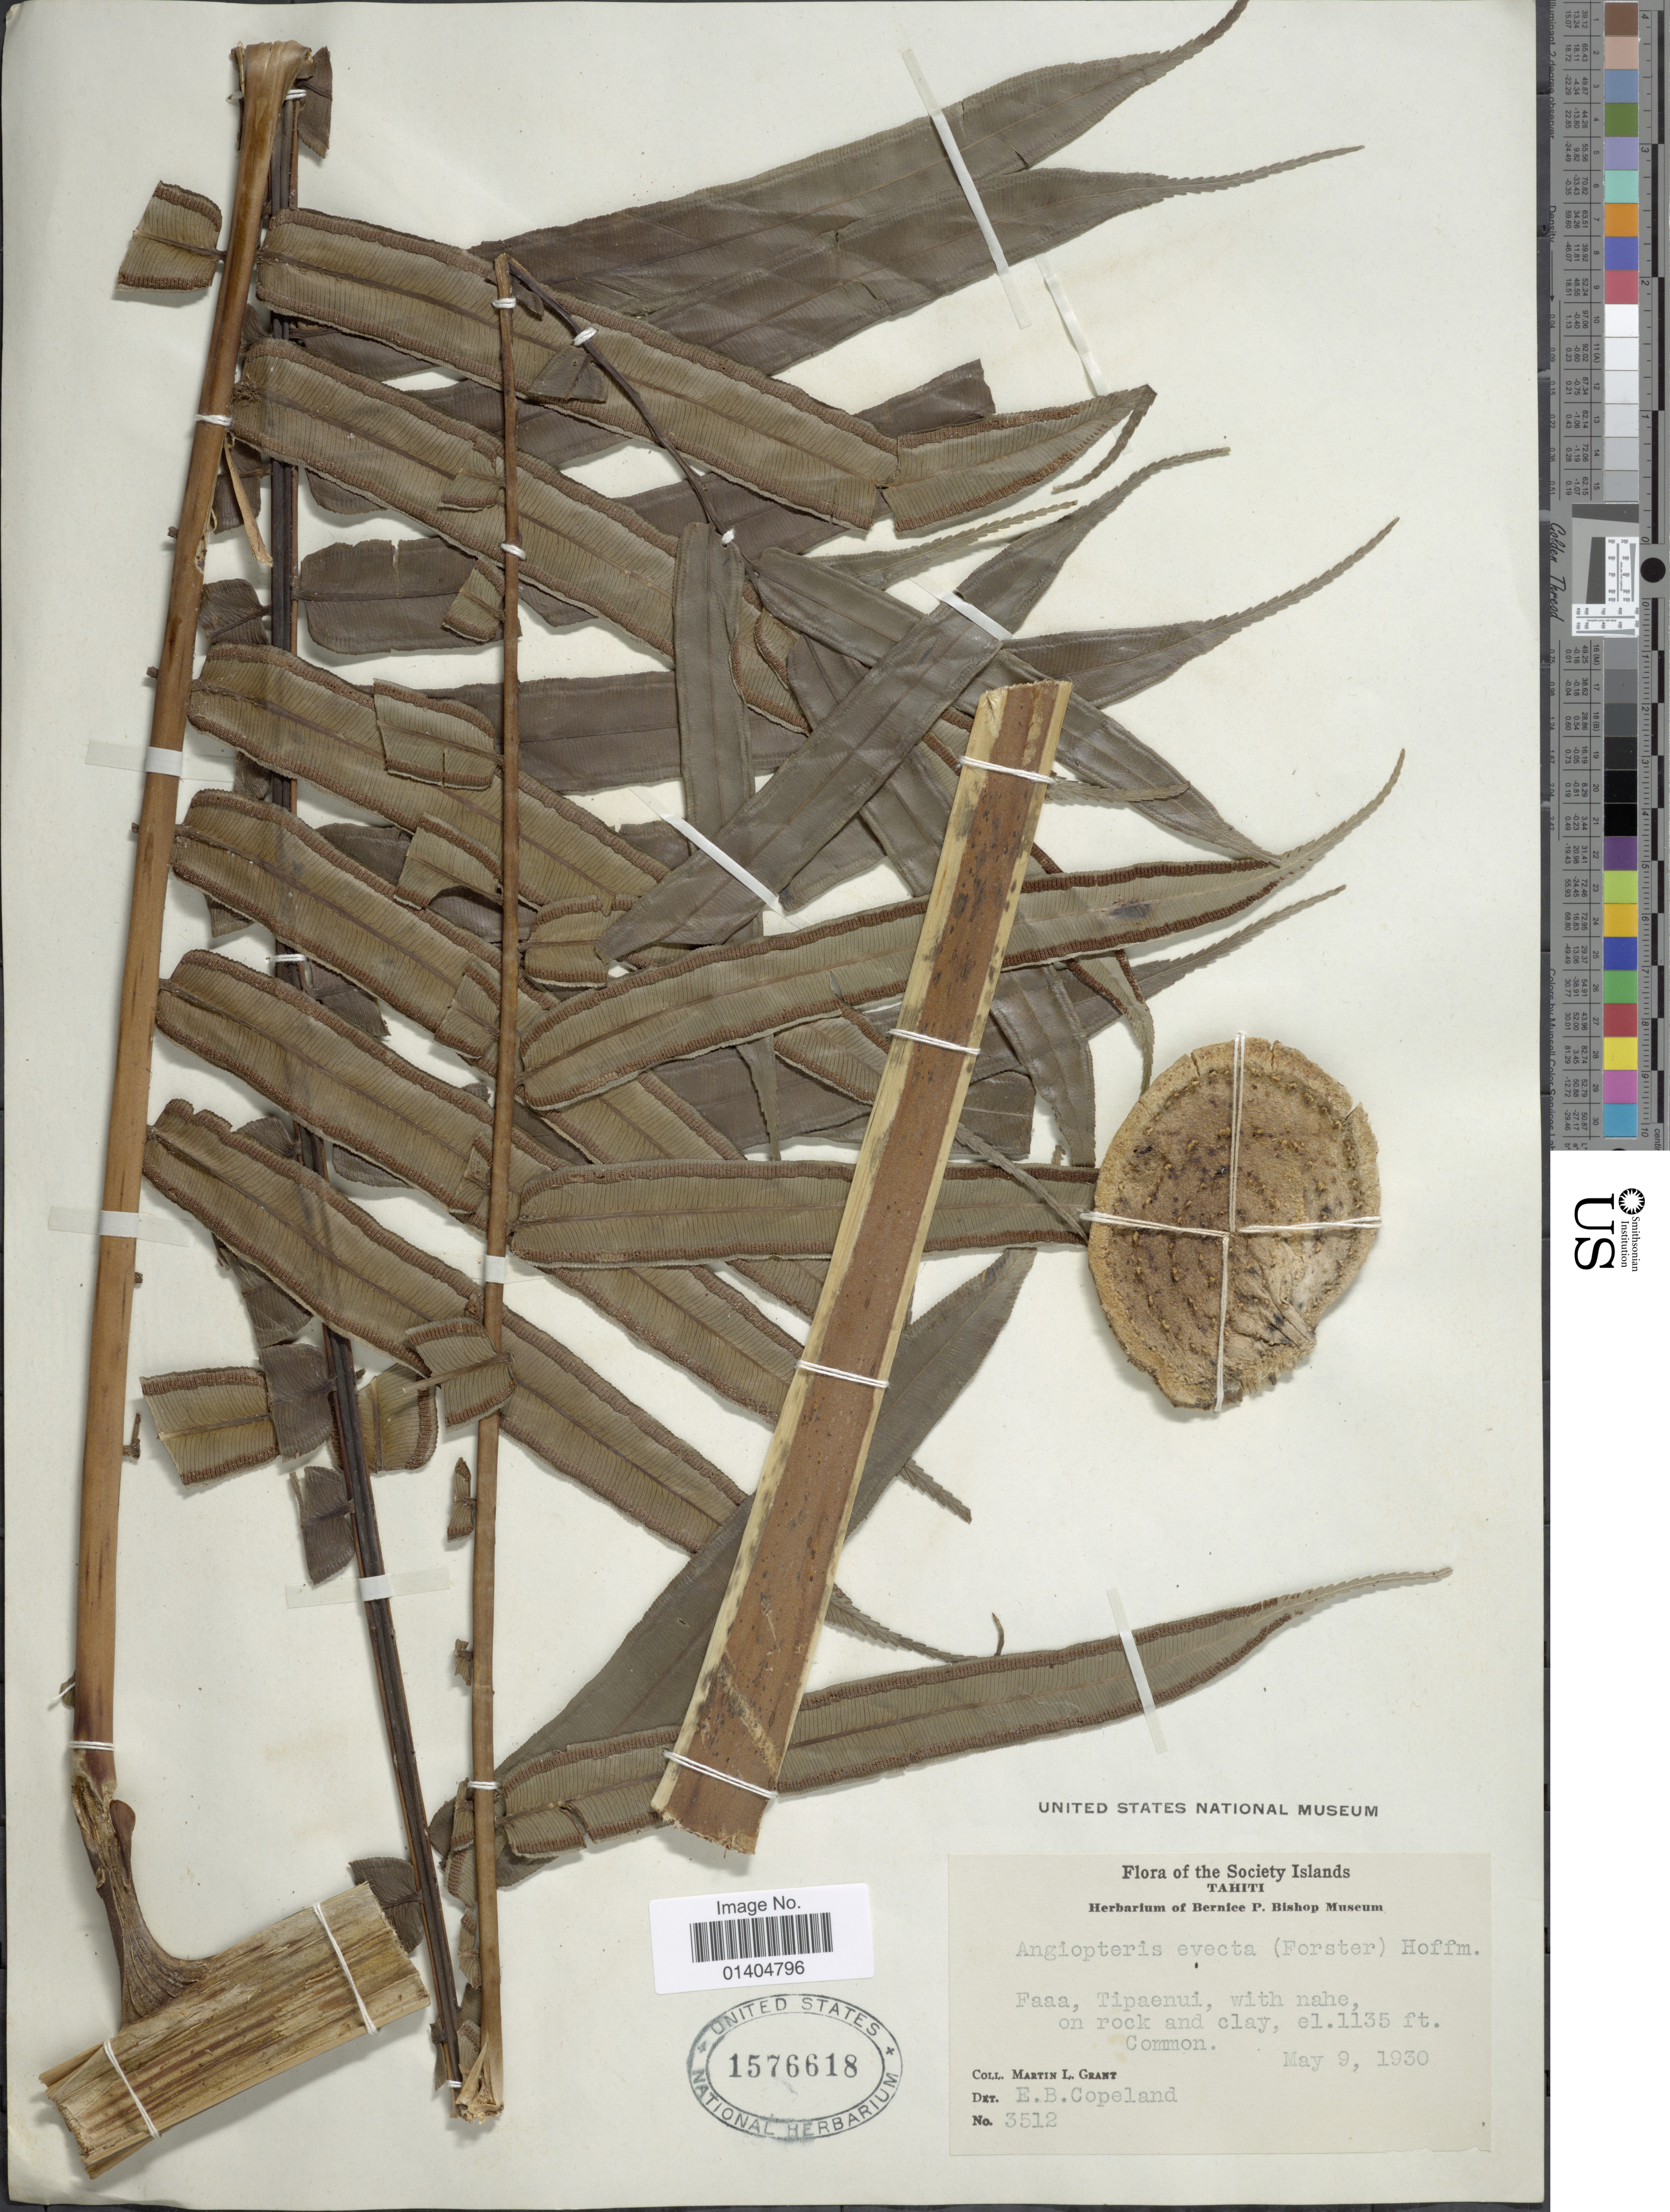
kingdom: Plantae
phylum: Tracheophyta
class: Polypodiopsida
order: Marattiales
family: Marattiaceae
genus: Angiopteris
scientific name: Angiopteris evecta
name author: (G. Forst.) Hoffm.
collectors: M. L. Grant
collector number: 3512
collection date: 1930-05-09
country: French Polynesia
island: Tahiti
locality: The Society Islands, Tahiti, Faaa, Tipaenui, with nahe, on rock and clay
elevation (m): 346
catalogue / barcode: US 1576618